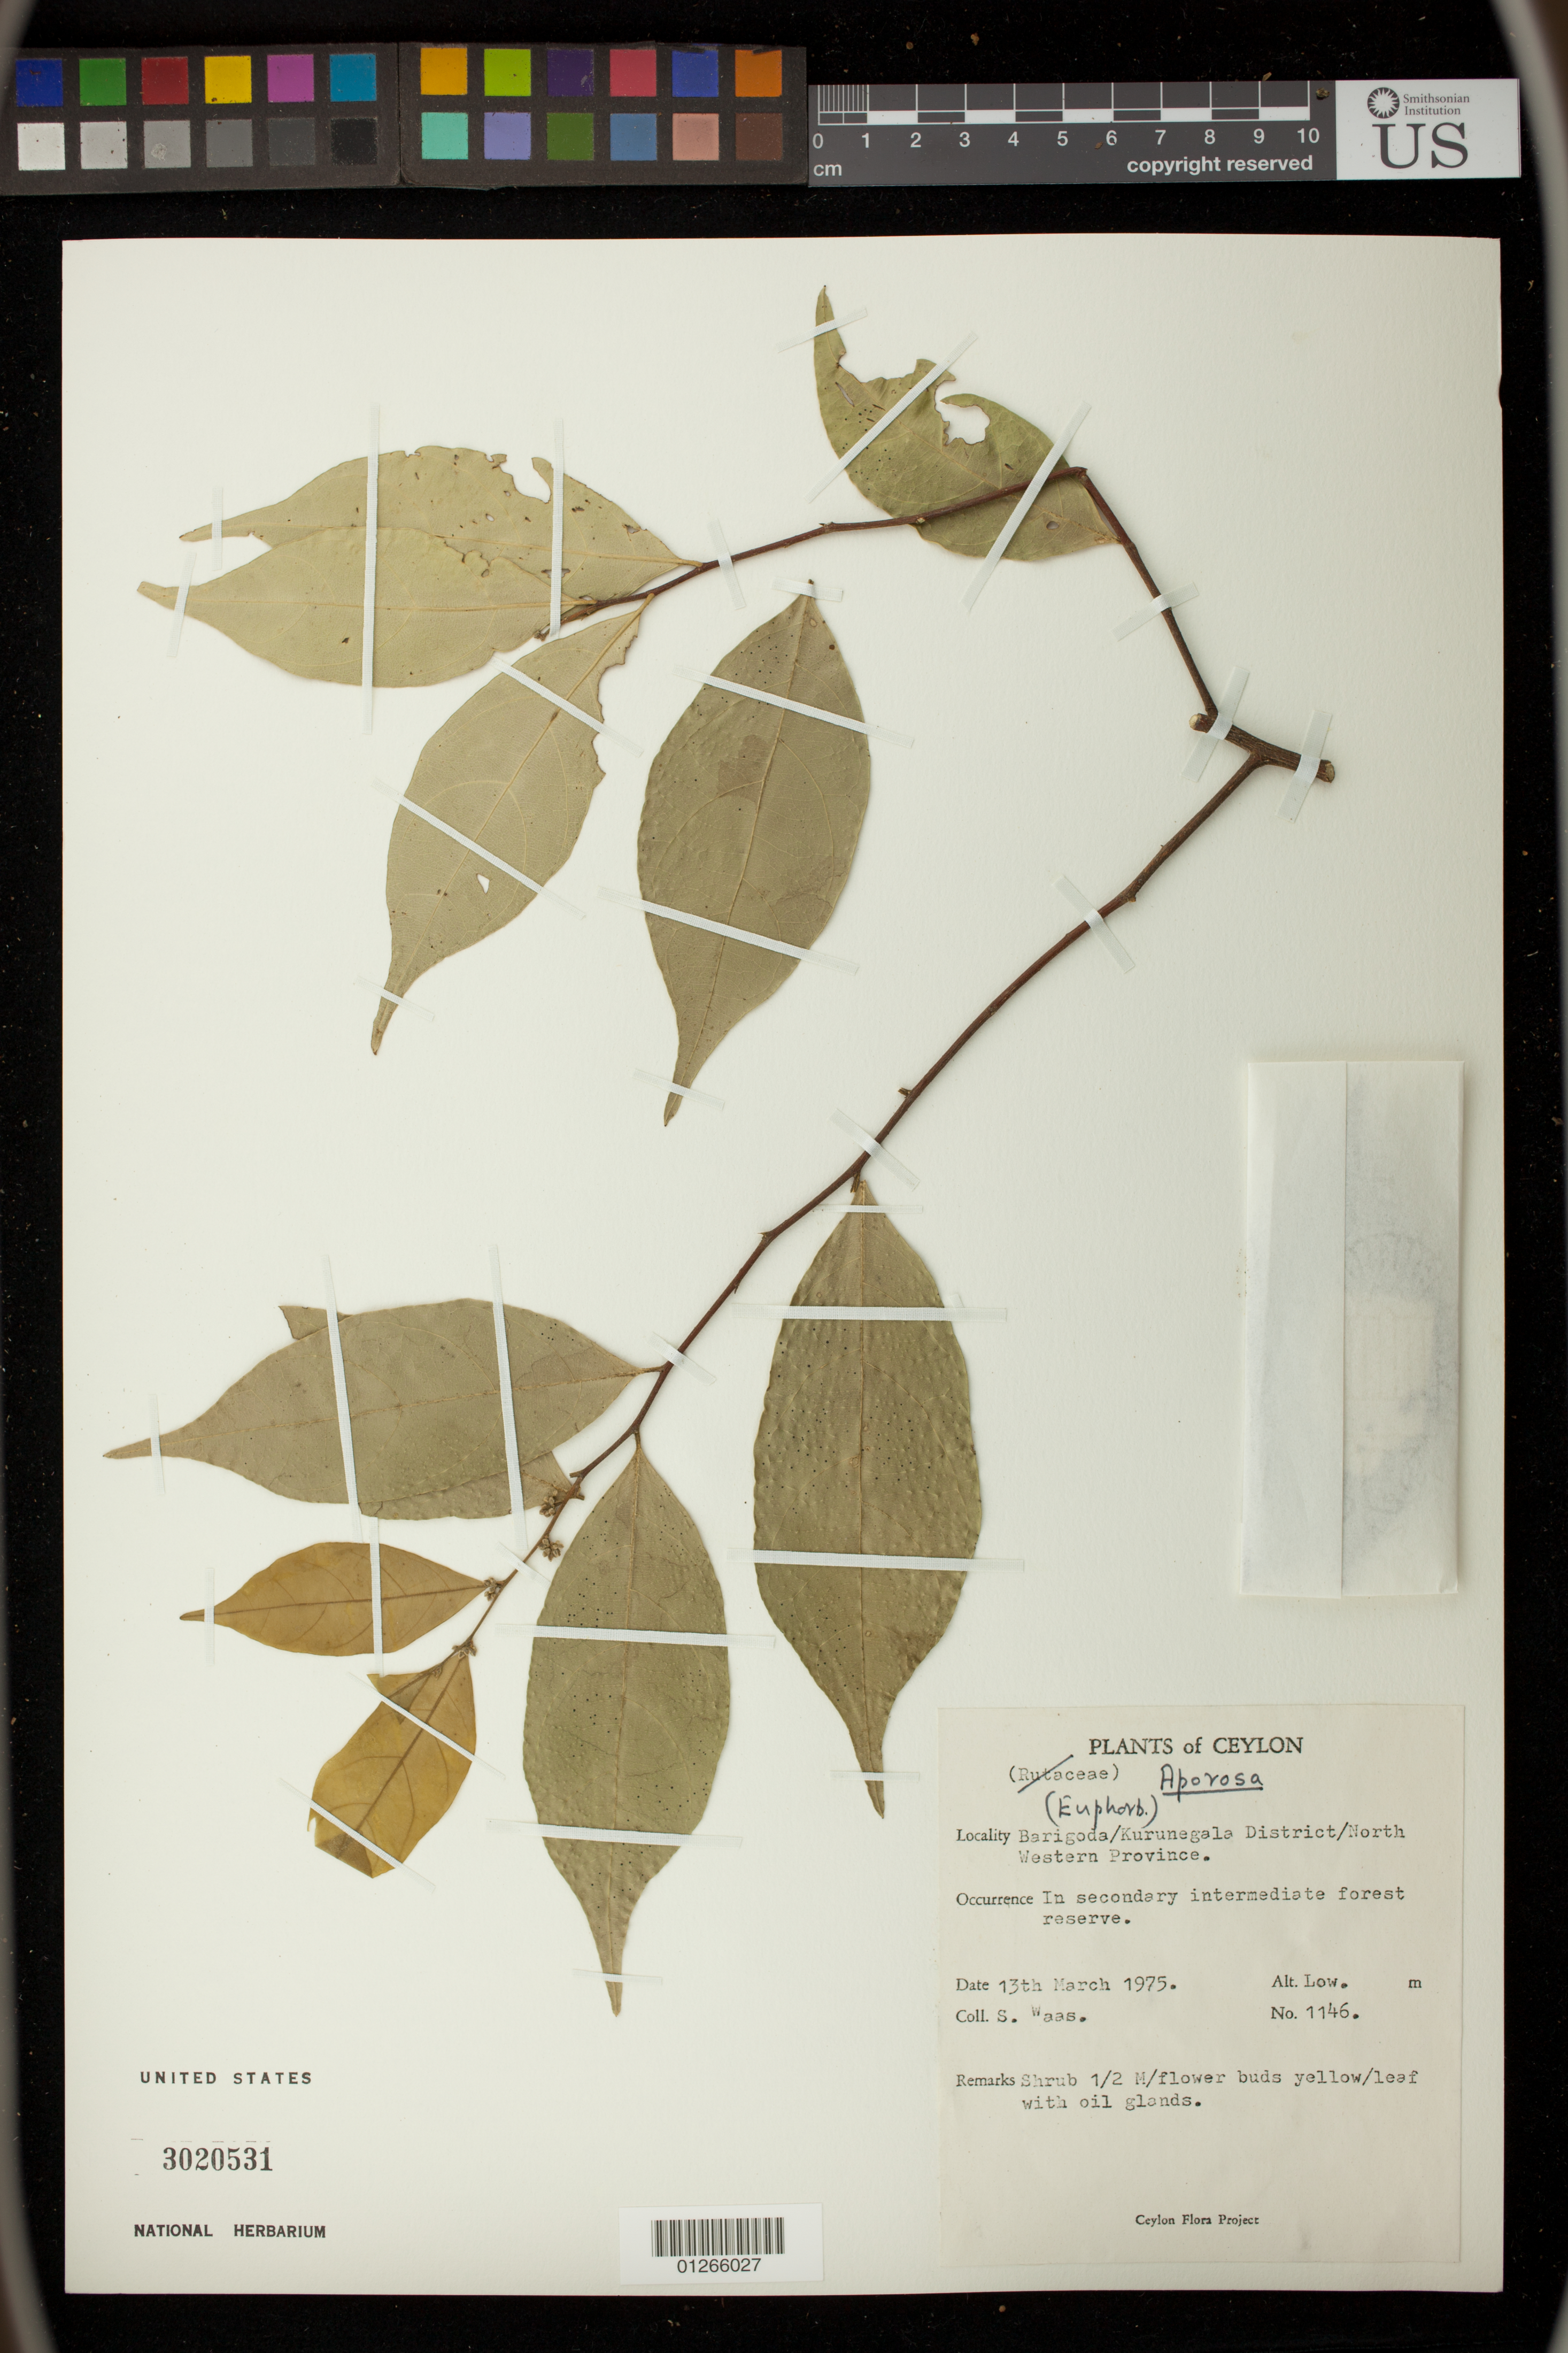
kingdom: Plantae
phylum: Tracheophyta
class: Magnoliopsida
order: Malpighiales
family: Phyllanthaceae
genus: Aporosa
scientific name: Aporosa sp.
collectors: S. Waas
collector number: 1146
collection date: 1975-03-13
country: Sri Lanka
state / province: North Western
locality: Barigoda/Kurunegala District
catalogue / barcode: US 3020531